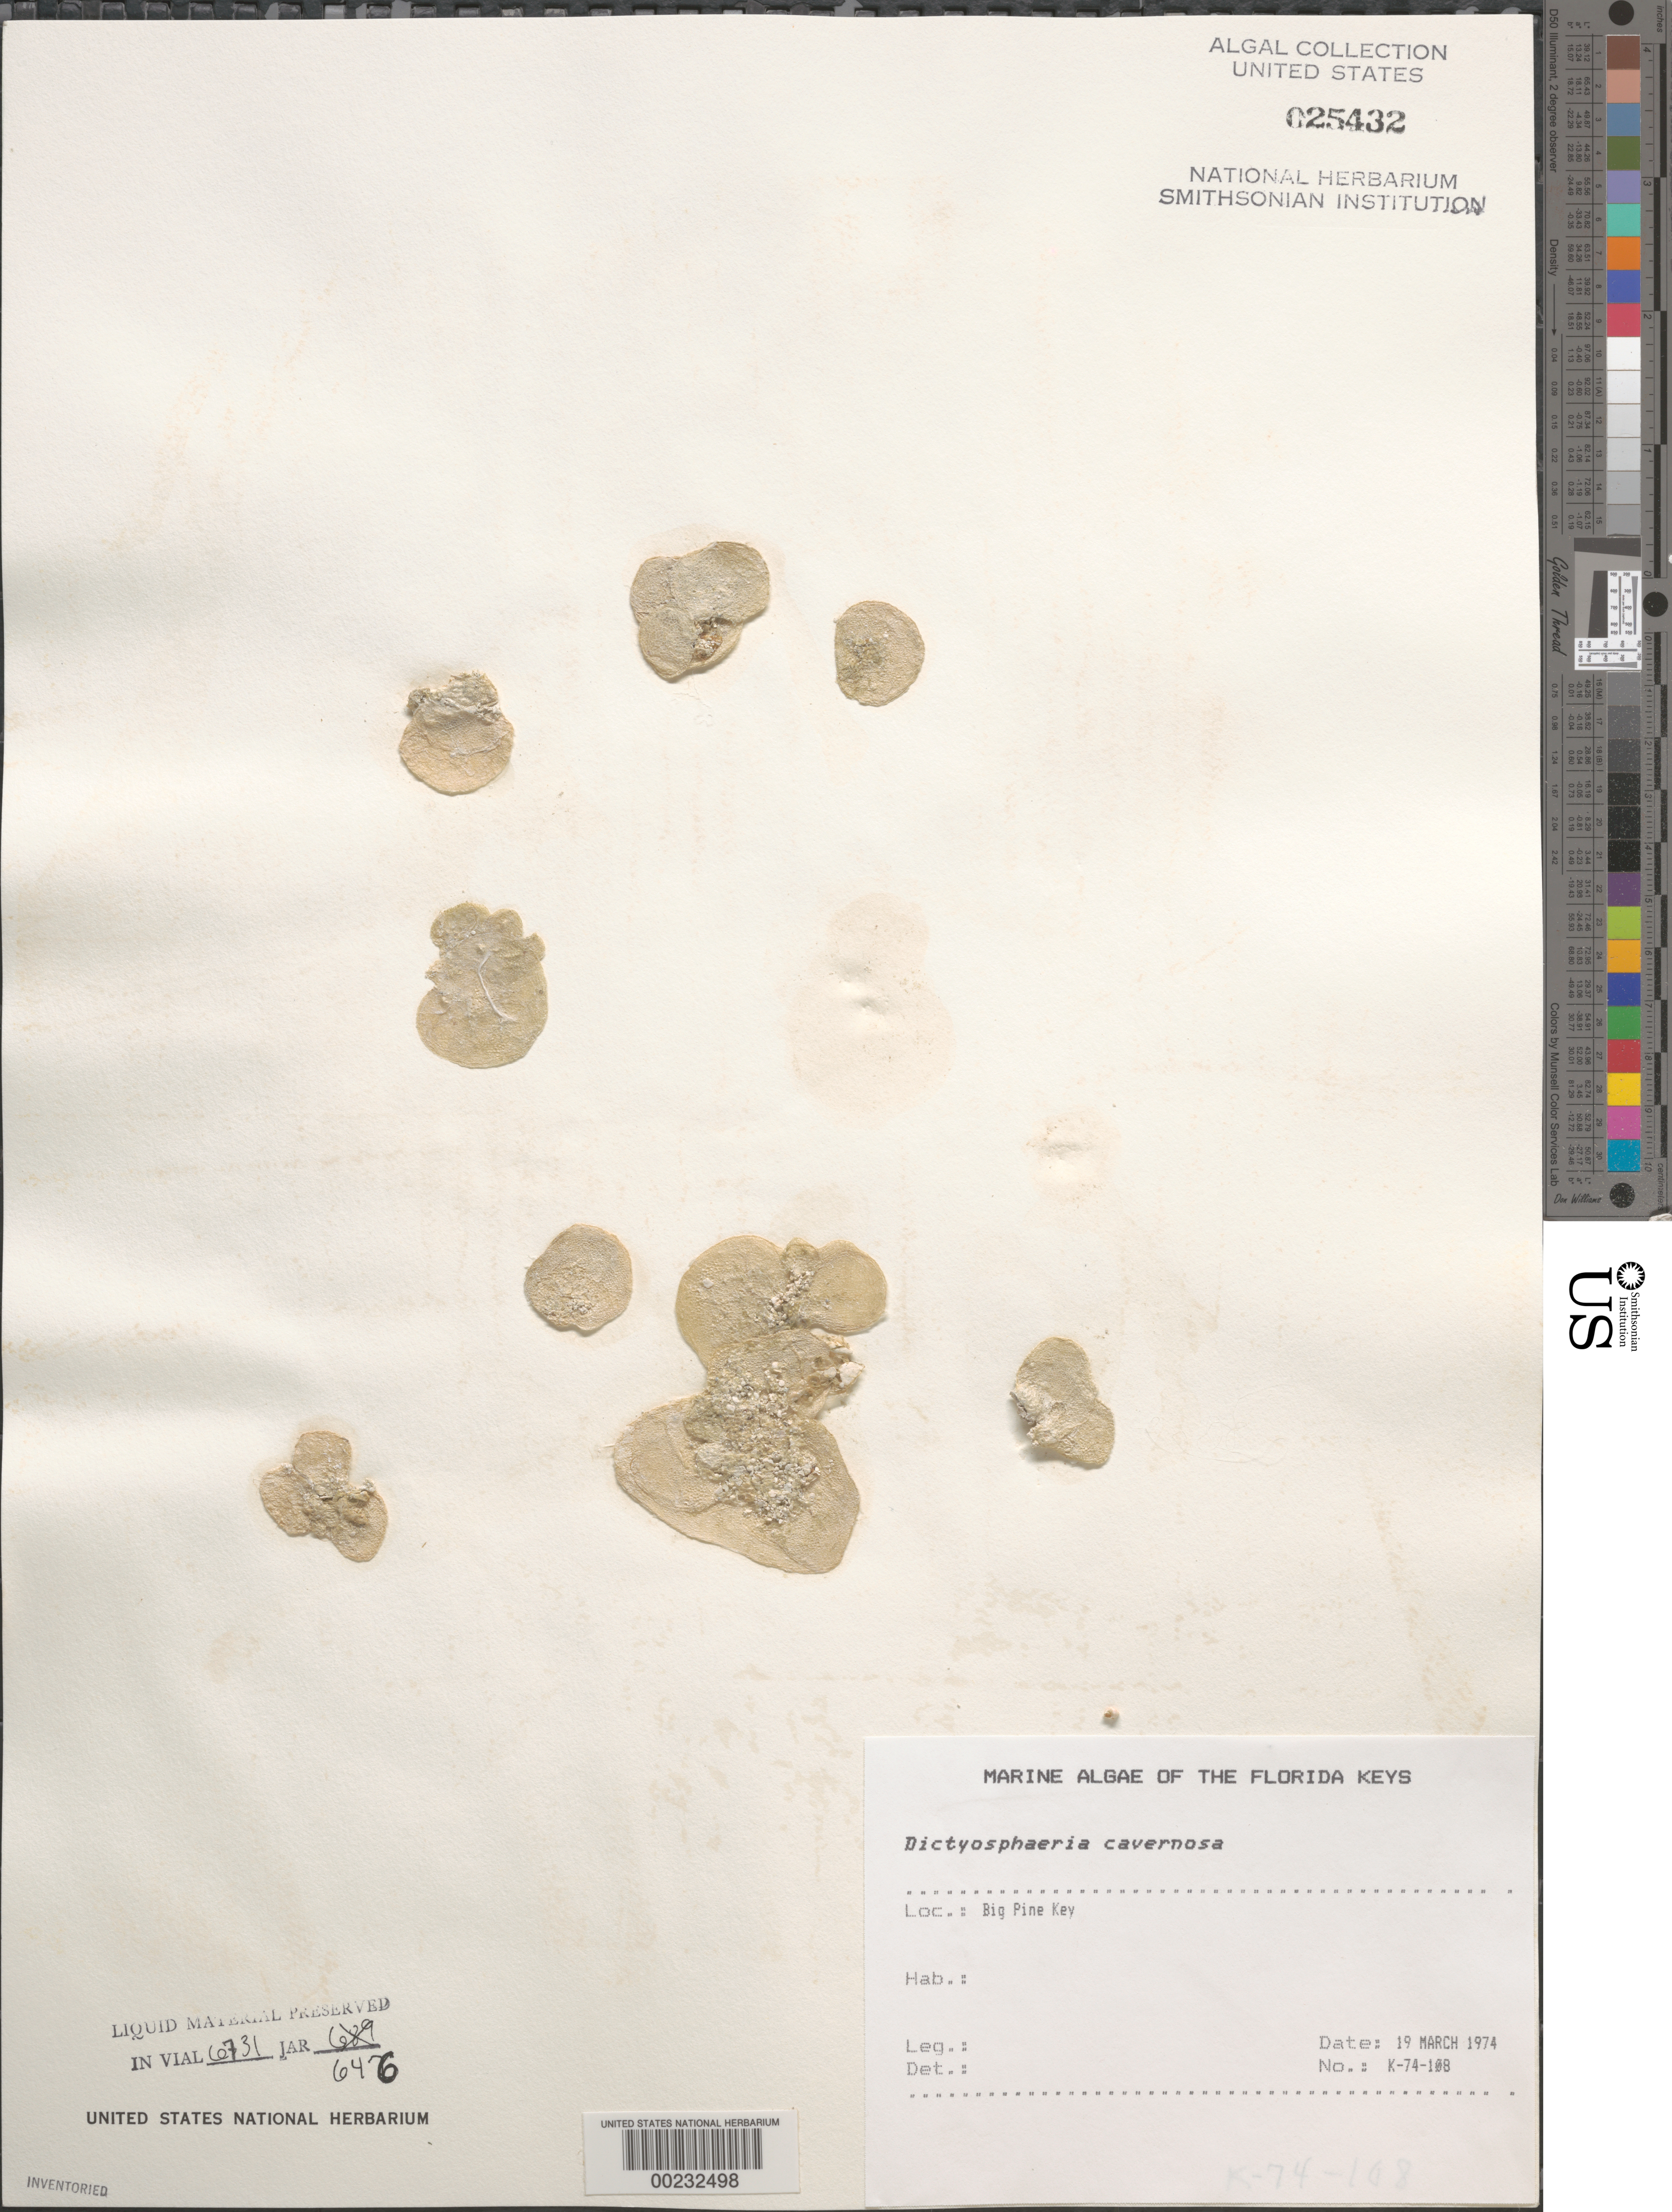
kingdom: Plantae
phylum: Chlorophyta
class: Ulvophyceae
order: Siphonocladales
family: Siphonocladaceae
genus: Dictyosphaeria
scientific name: Dictyosphaeria cavernosa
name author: (Forssk.) Børgesen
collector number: K-74-108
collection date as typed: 19 Mar 1974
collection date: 1974-03-19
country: United States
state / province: Florida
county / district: Monroe County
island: Big Pine Key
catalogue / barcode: US 25432